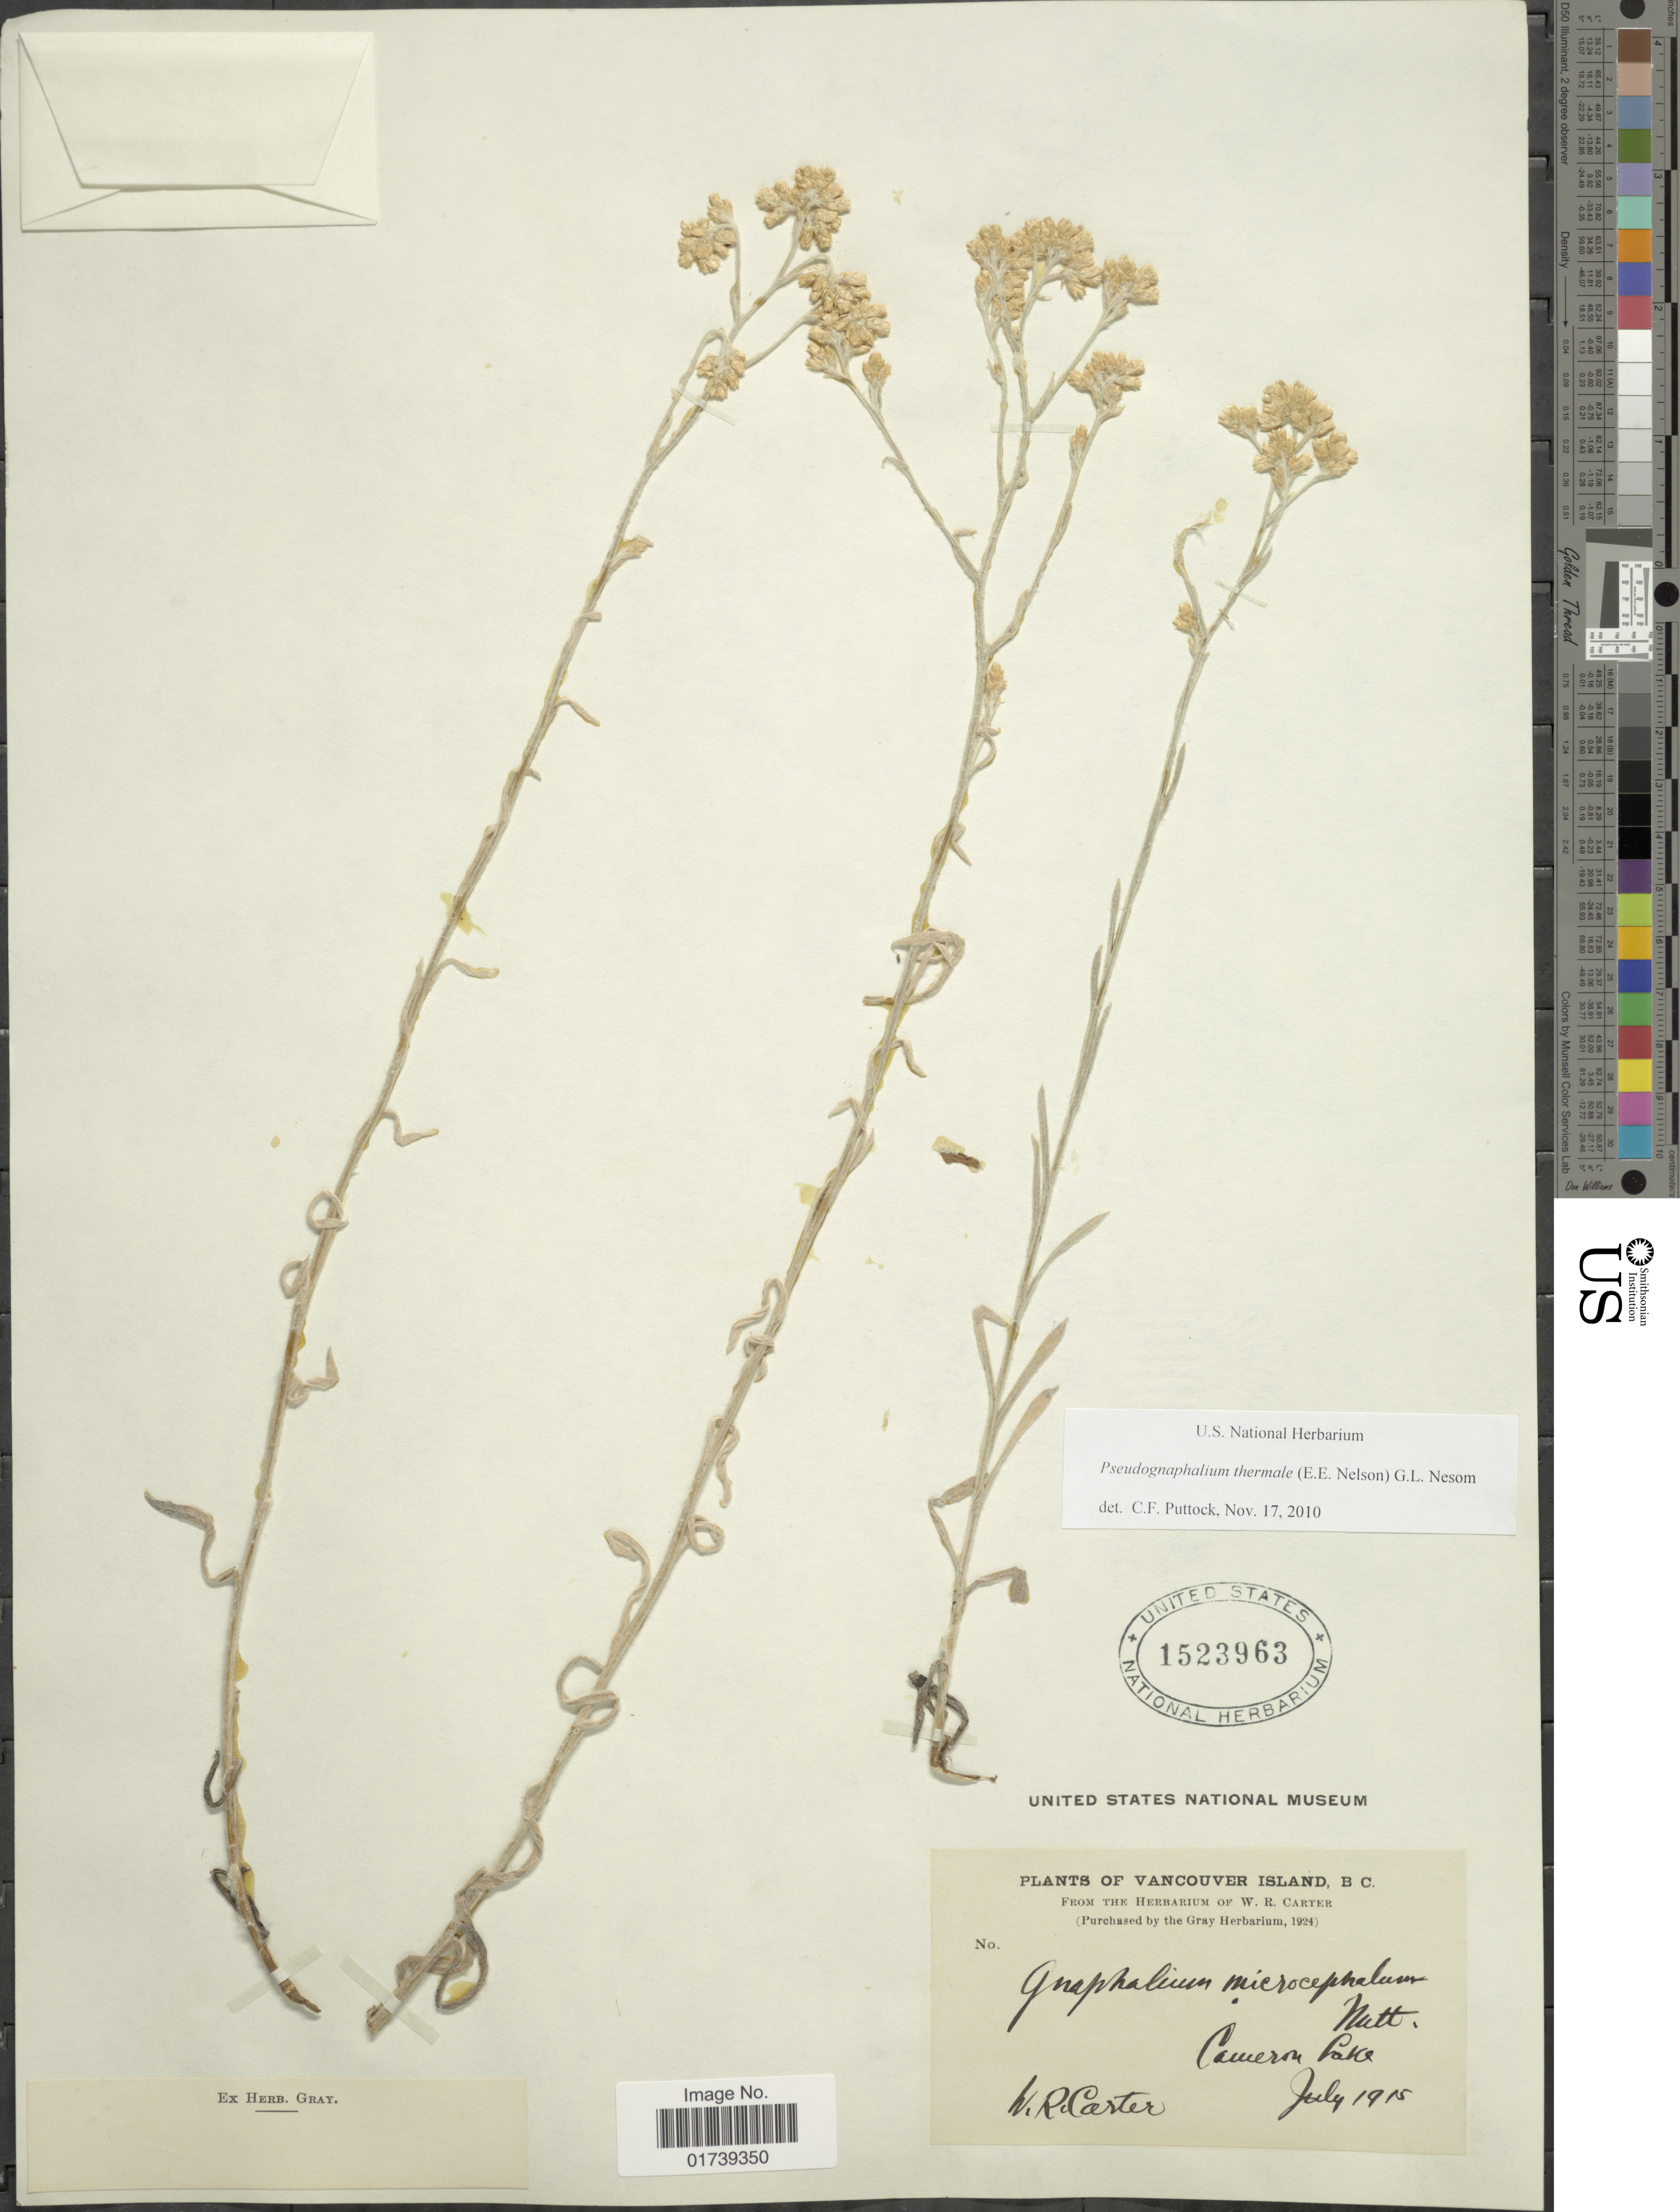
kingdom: Plantae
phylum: Tracheophyta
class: Magnoliopsida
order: Asterales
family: Asteraceae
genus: Pseudognaphalium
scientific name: Pseudognaphalium thermale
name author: (E.E. Nelson) G.L. Nesom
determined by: Puttock, Christopher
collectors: W. R. Carter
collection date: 1915-07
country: Canada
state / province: British Columbia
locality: Vancouver Island, Cameron Lake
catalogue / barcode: US 1523963